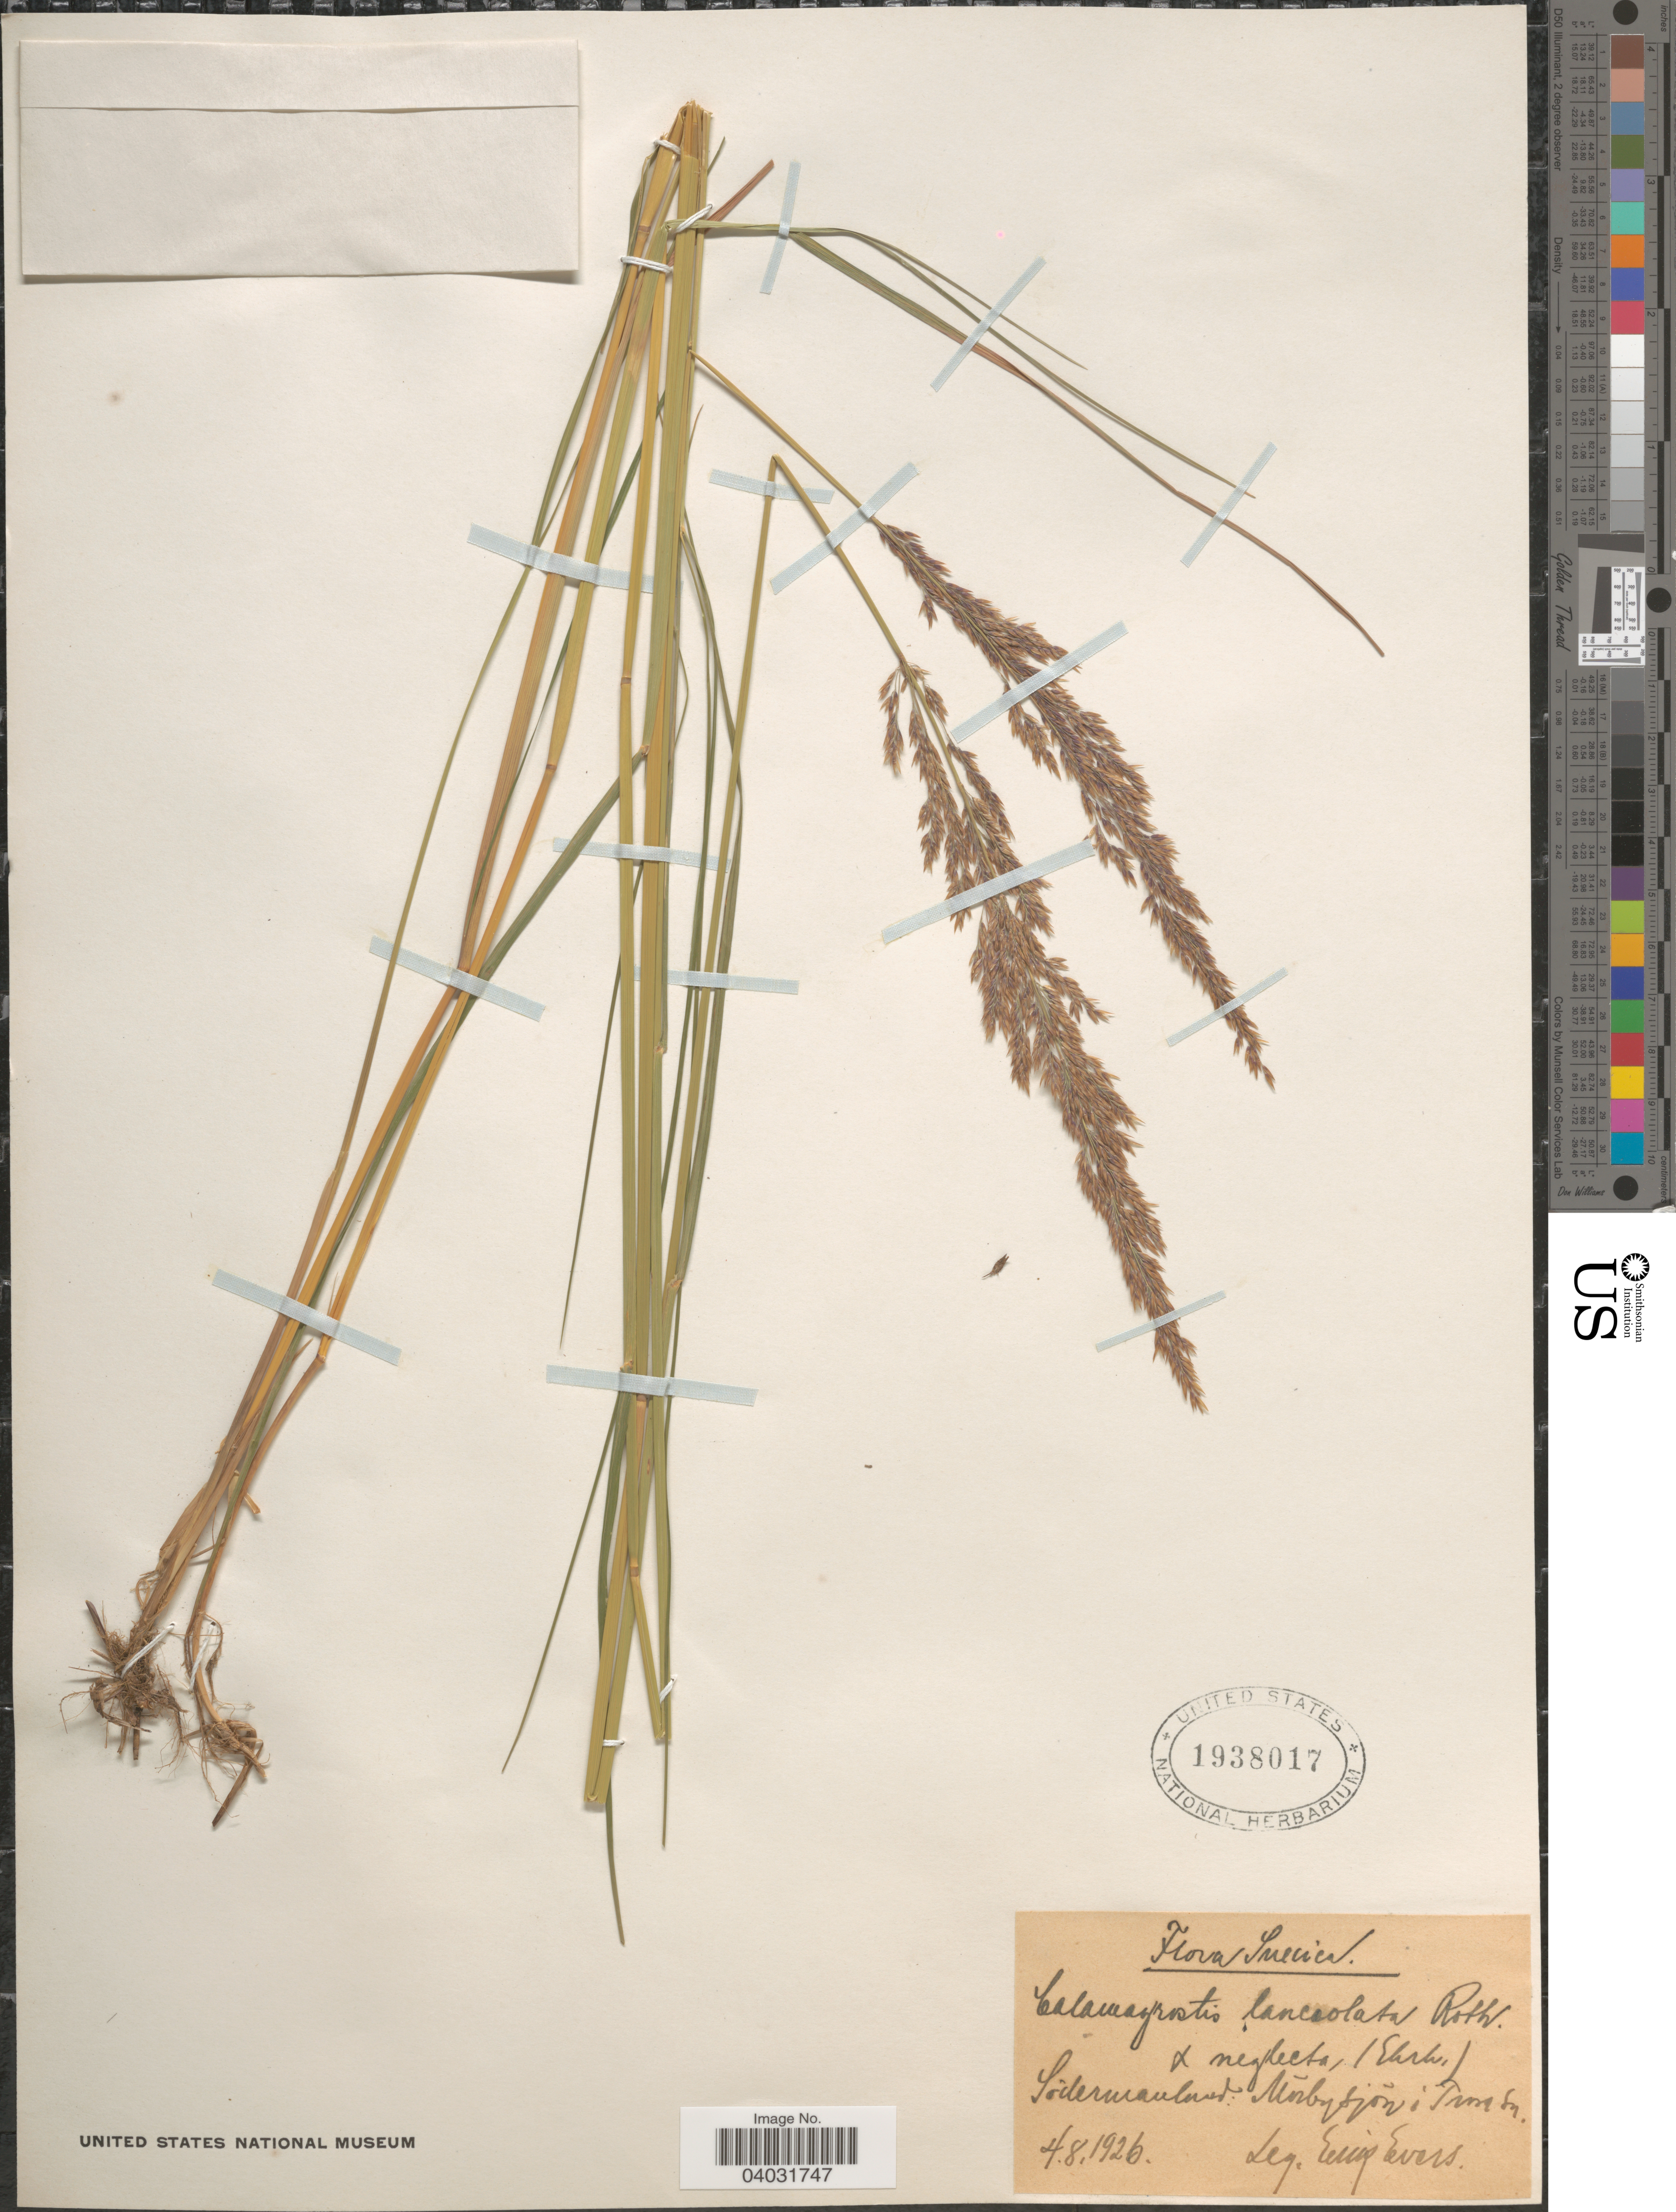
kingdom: Plantae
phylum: Tracheophyta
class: Liliopsida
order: Poales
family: Poaceae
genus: Calamagrostis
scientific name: Calamagrostis sp.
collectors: E. Evers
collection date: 1926-08-04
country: Sweden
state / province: Sodermanland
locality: Suecica. Mörby sjön i Trosa sn.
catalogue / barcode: US 1938017